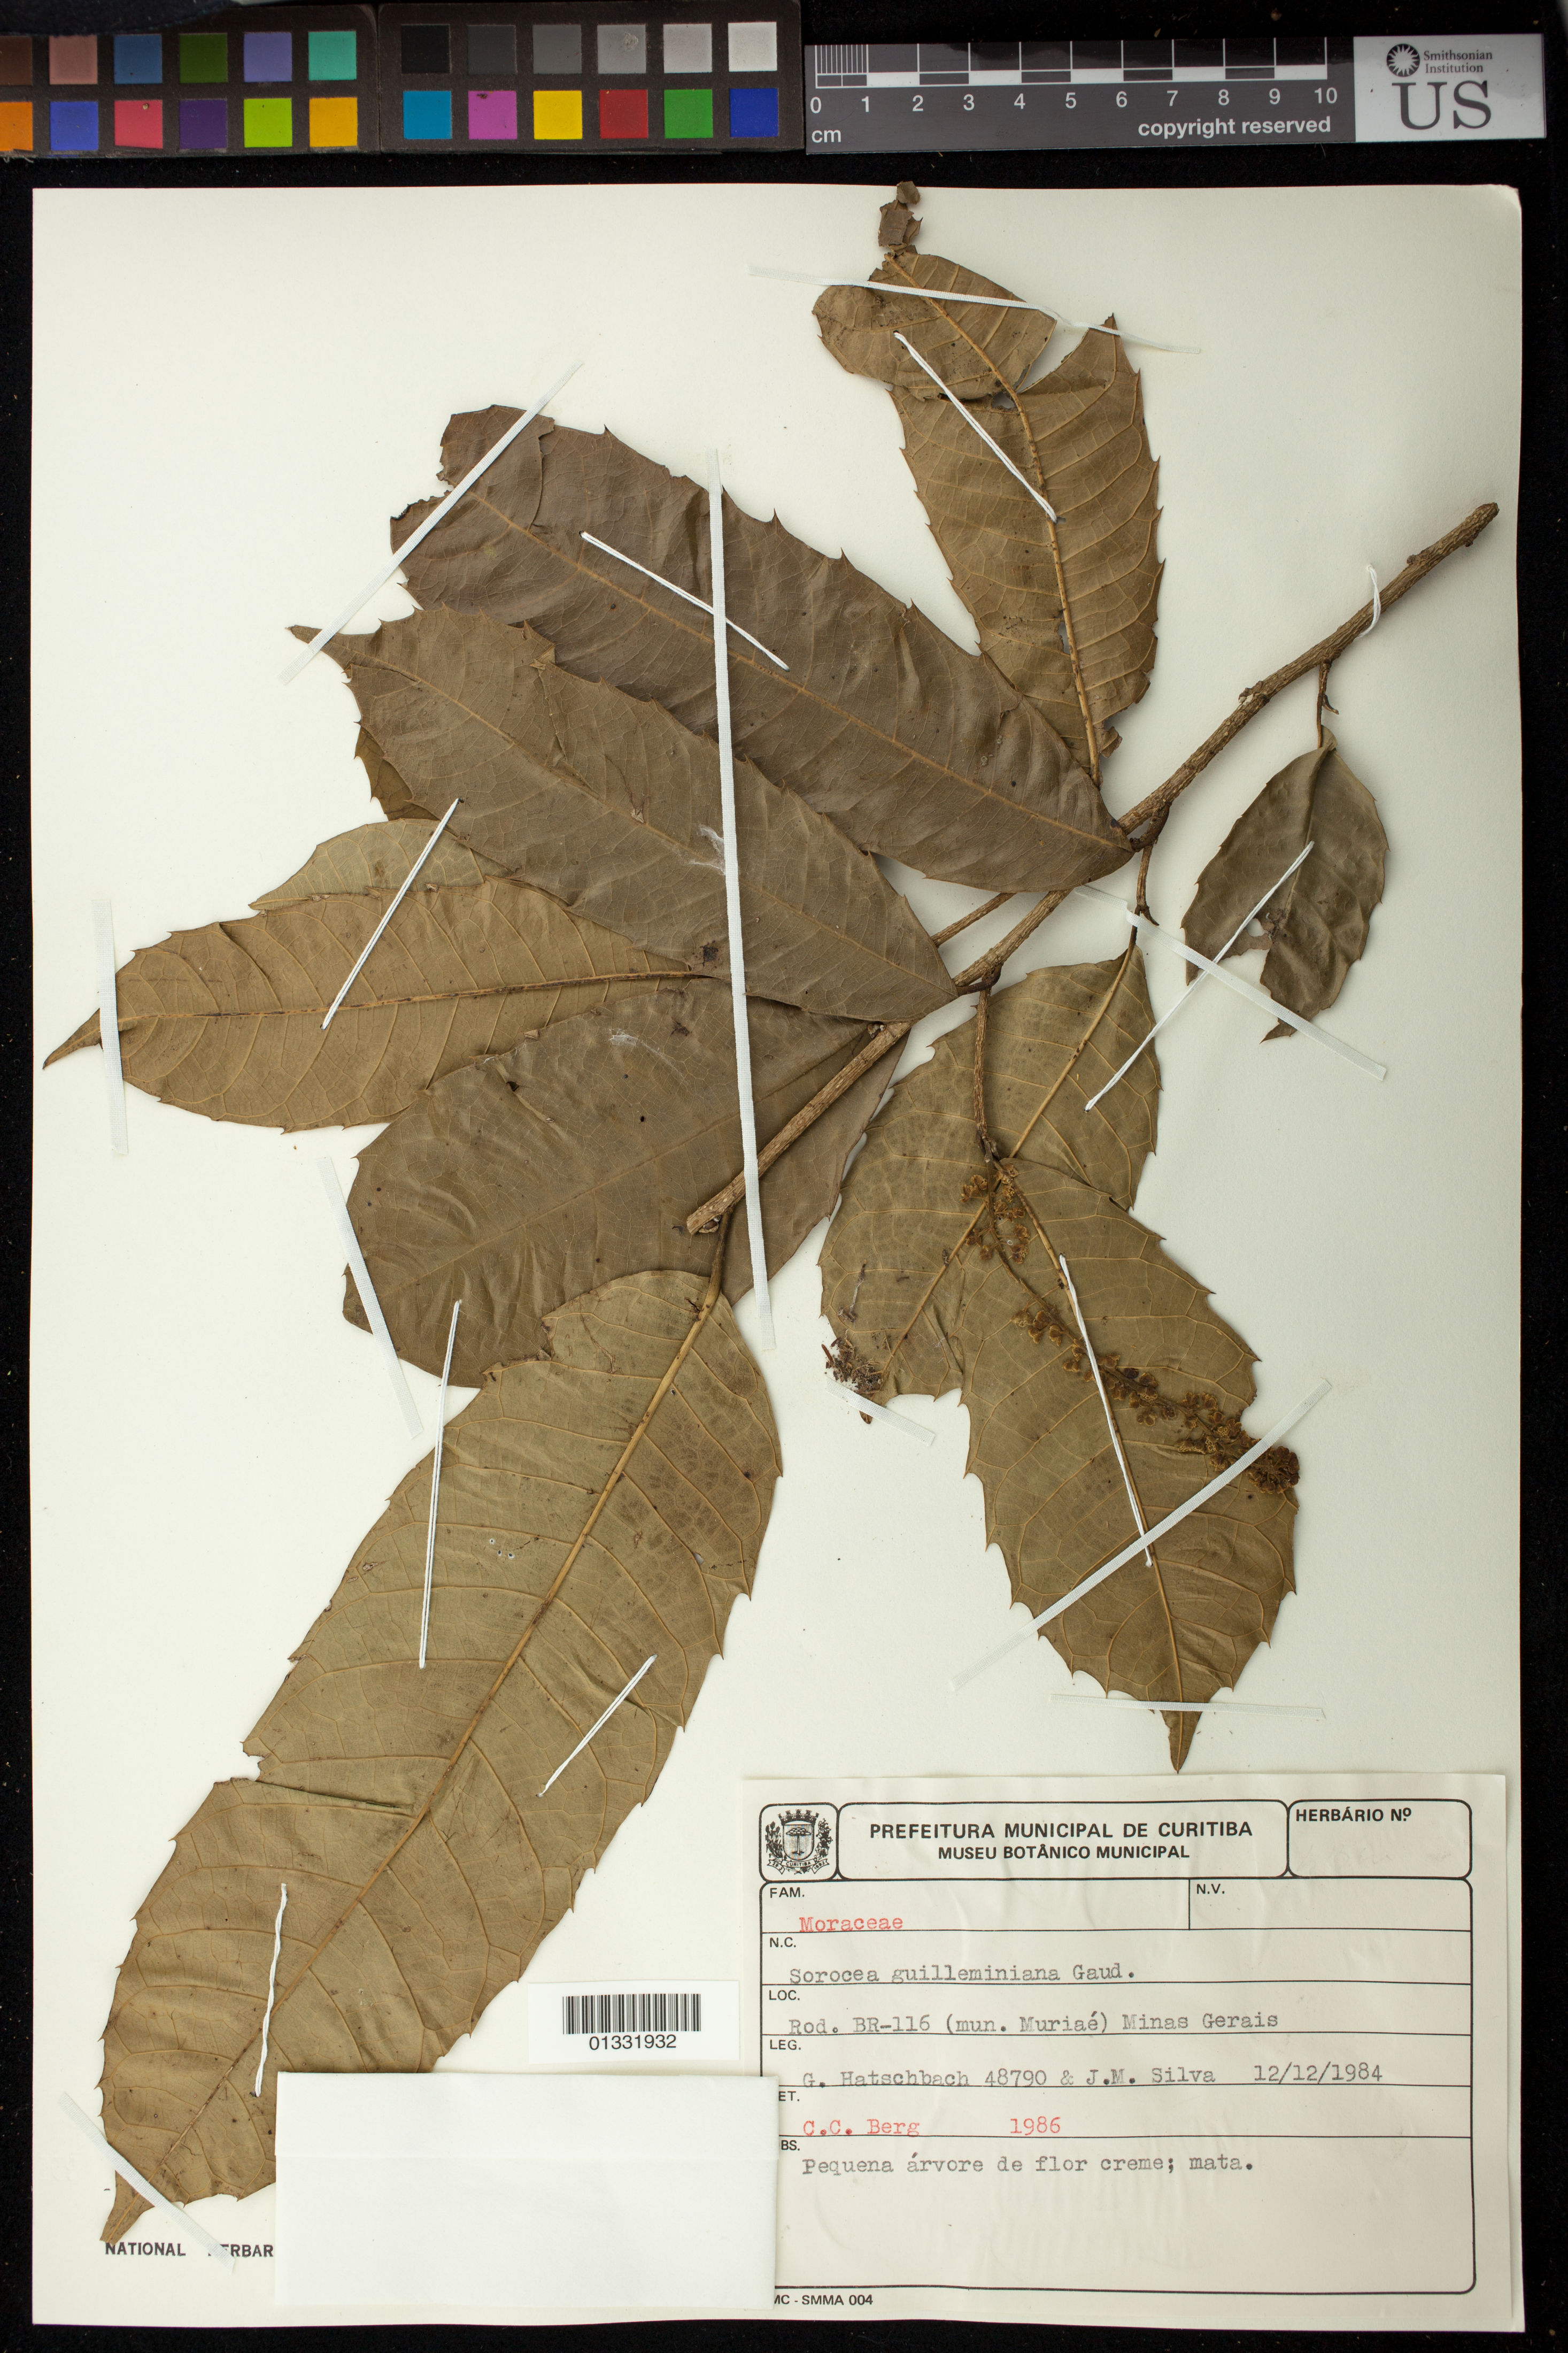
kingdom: Plantae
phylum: Tracheophyta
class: Magnoliopsida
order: Rosales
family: Moraceae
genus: Sorocea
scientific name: Sorocea guilleminiana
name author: Gaudich.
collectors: G. Hatschbach & J. M. Silva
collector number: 48790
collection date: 1984-12-12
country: Brazil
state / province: Minas Gerais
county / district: Muriaé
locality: Rod. BR-116